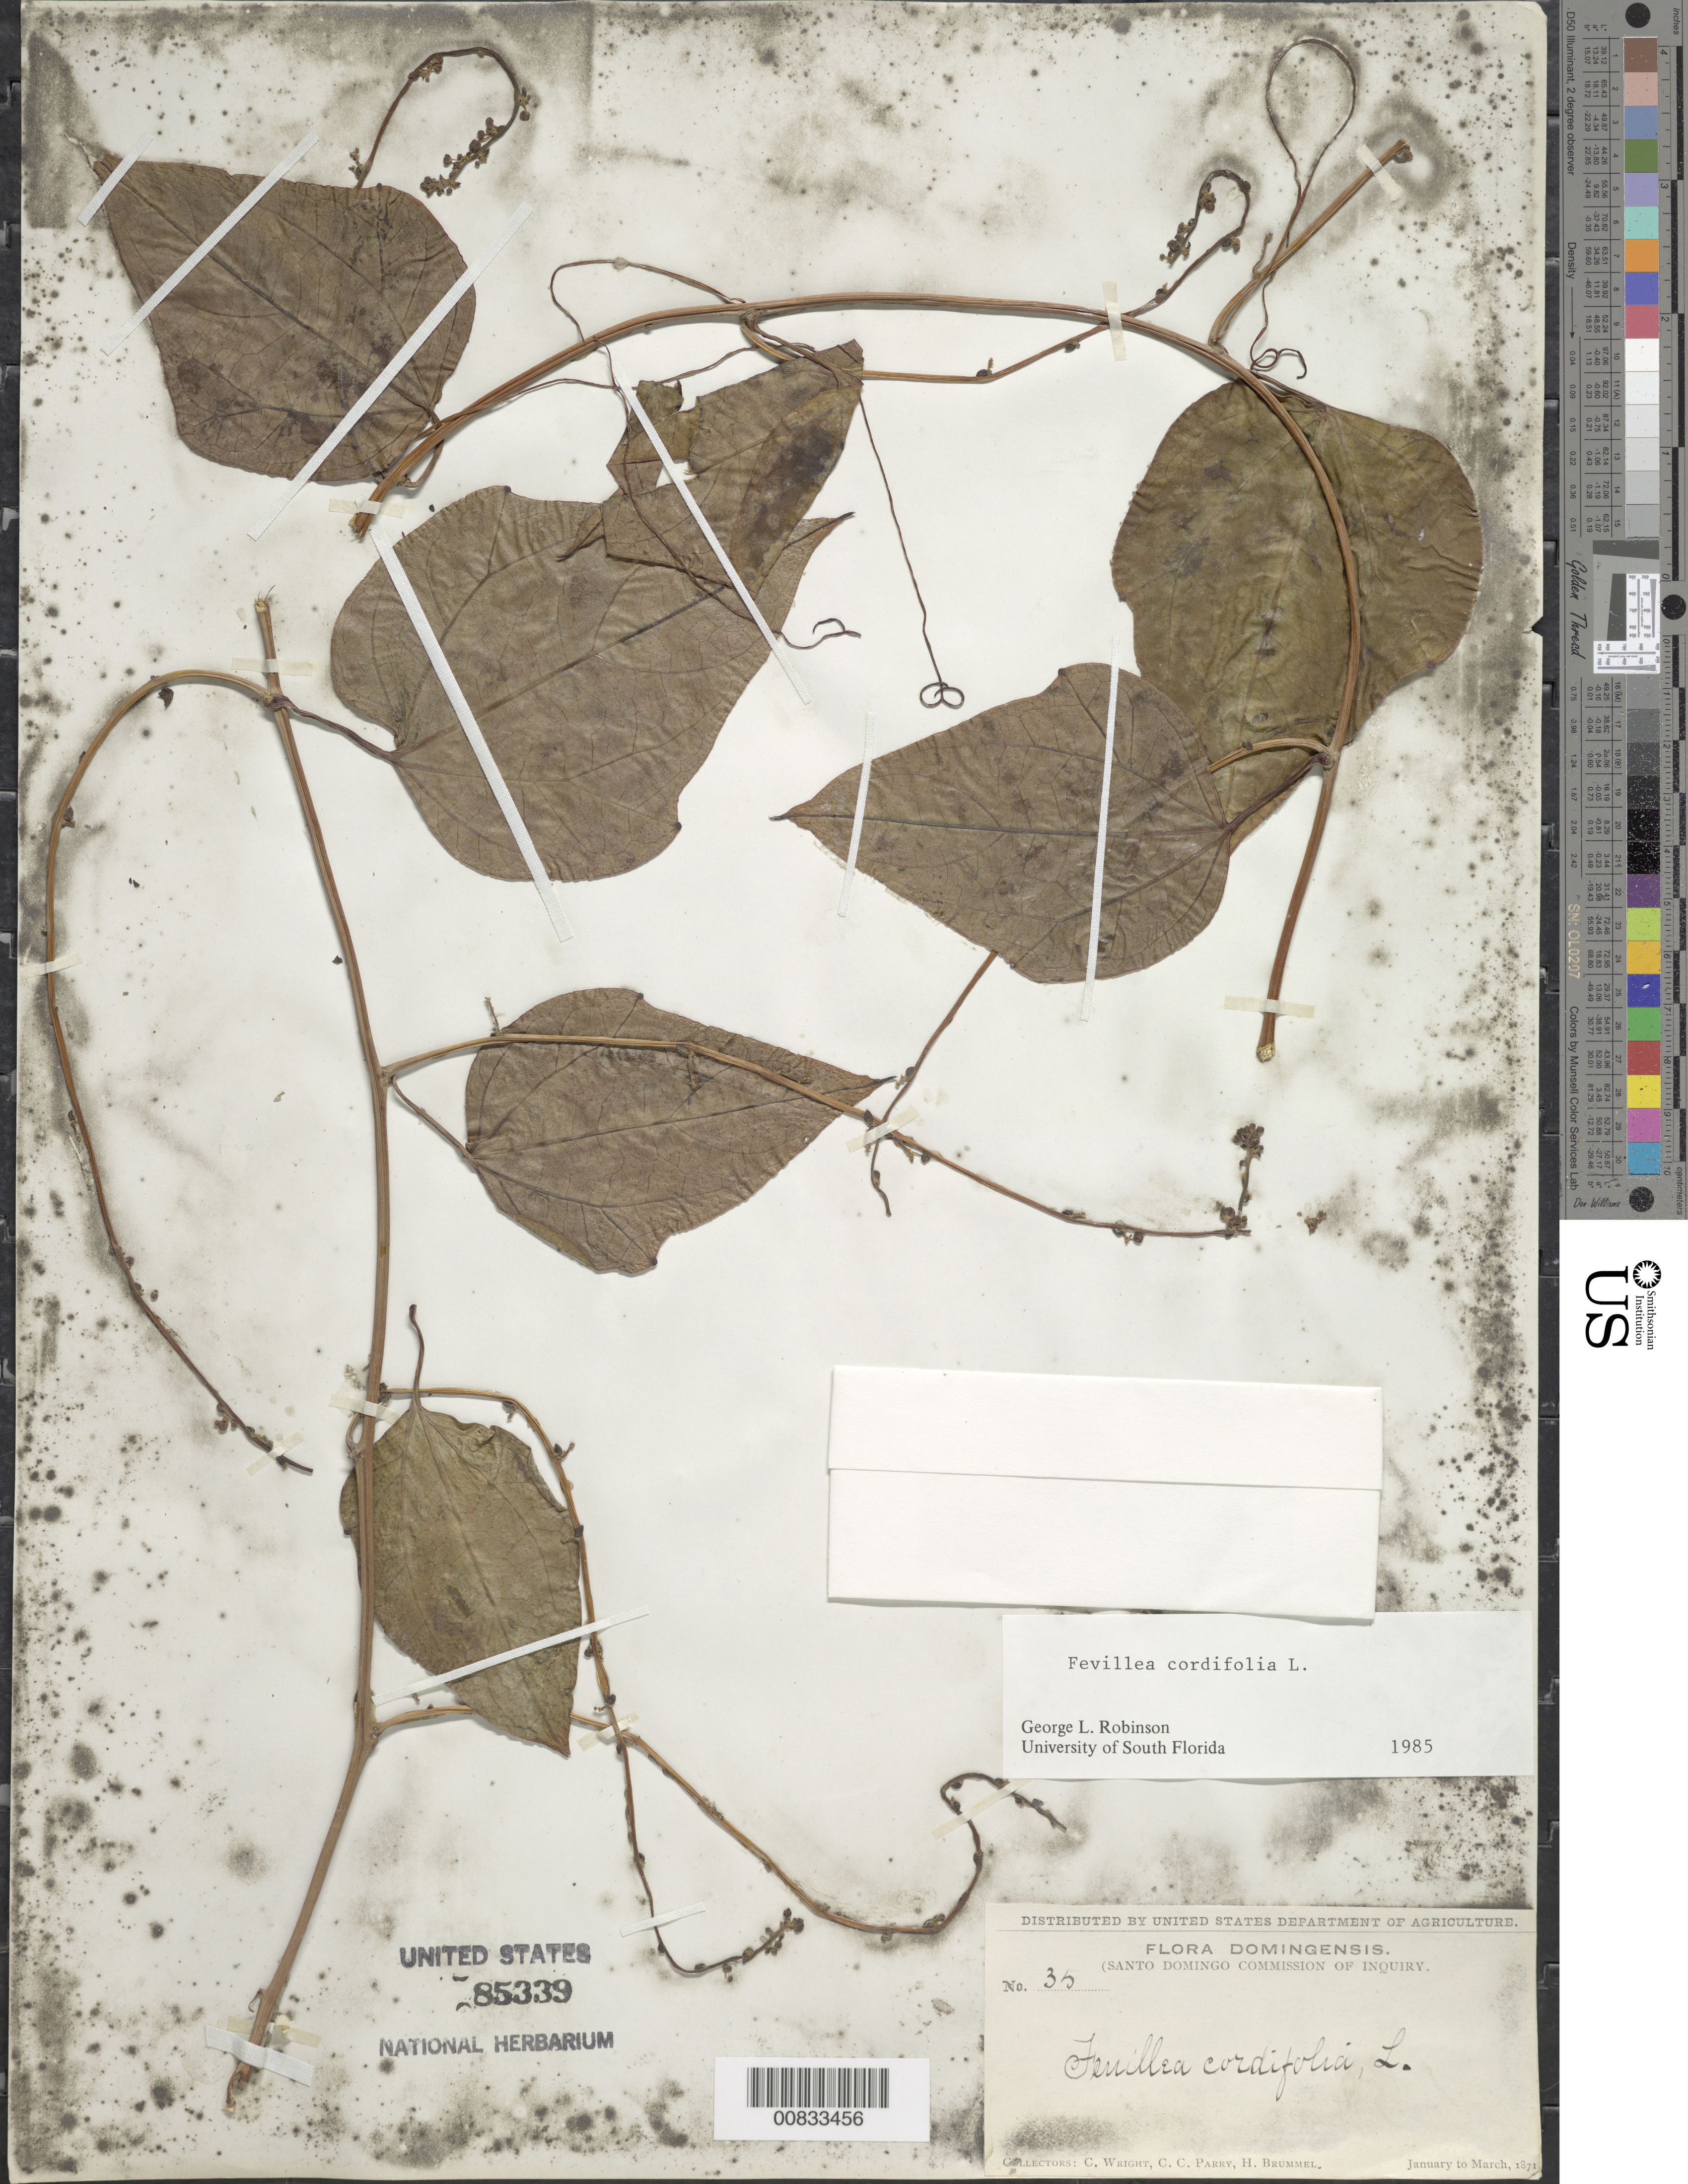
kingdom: Plantae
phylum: Tracheophyta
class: Magnoliopsida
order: Cucurbitales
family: Cucurbitaceae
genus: Fevillea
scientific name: Fevillea cordifolia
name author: L.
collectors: C. Wright, C. C. Parry & H. Brummel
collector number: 35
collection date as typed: Jan 1871 to -- Mar 1871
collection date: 1871-01/1871-03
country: Dominican Republic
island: Hispaniola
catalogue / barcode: US 85339